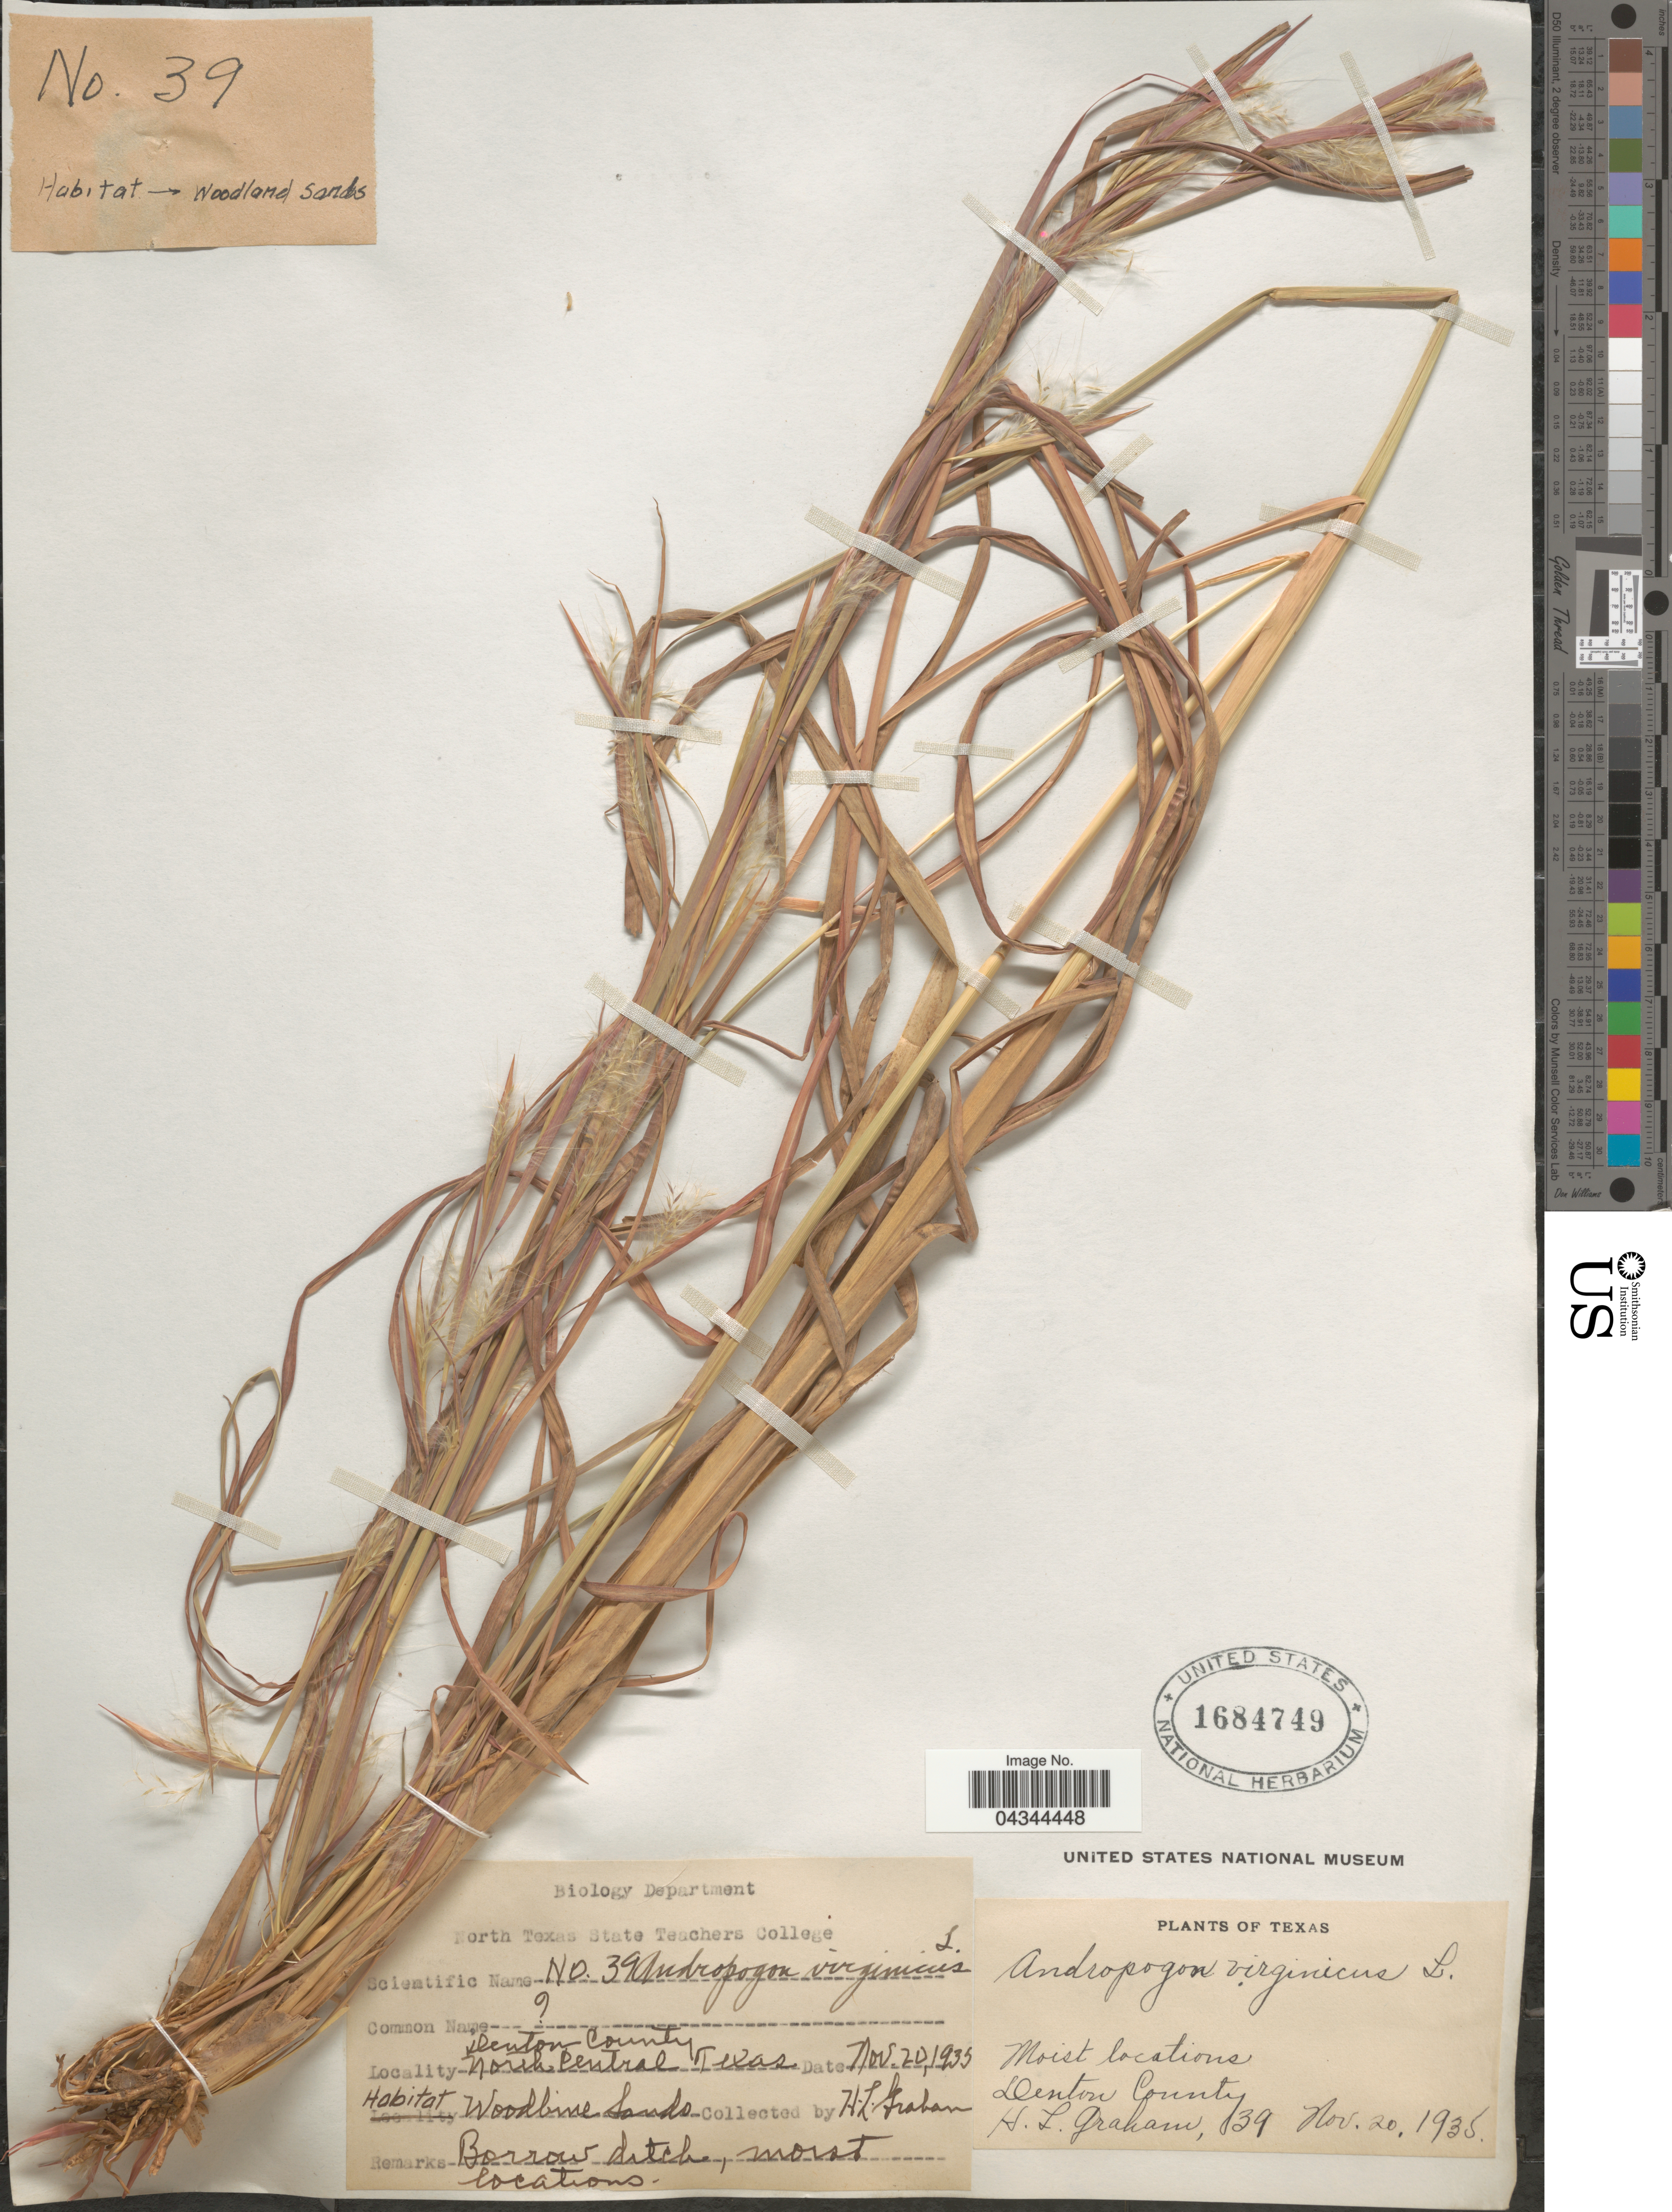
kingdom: Plantae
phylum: Tracheophyta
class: Liliopsida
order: Poales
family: Poaceae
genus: Andropogon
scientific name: Andropogon virginicus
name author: L.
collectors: H. L. Graham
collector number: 39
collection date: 1935-11-20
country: United States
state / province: Texas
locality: Denton County. North Central Texas.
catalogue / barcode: US 1684749